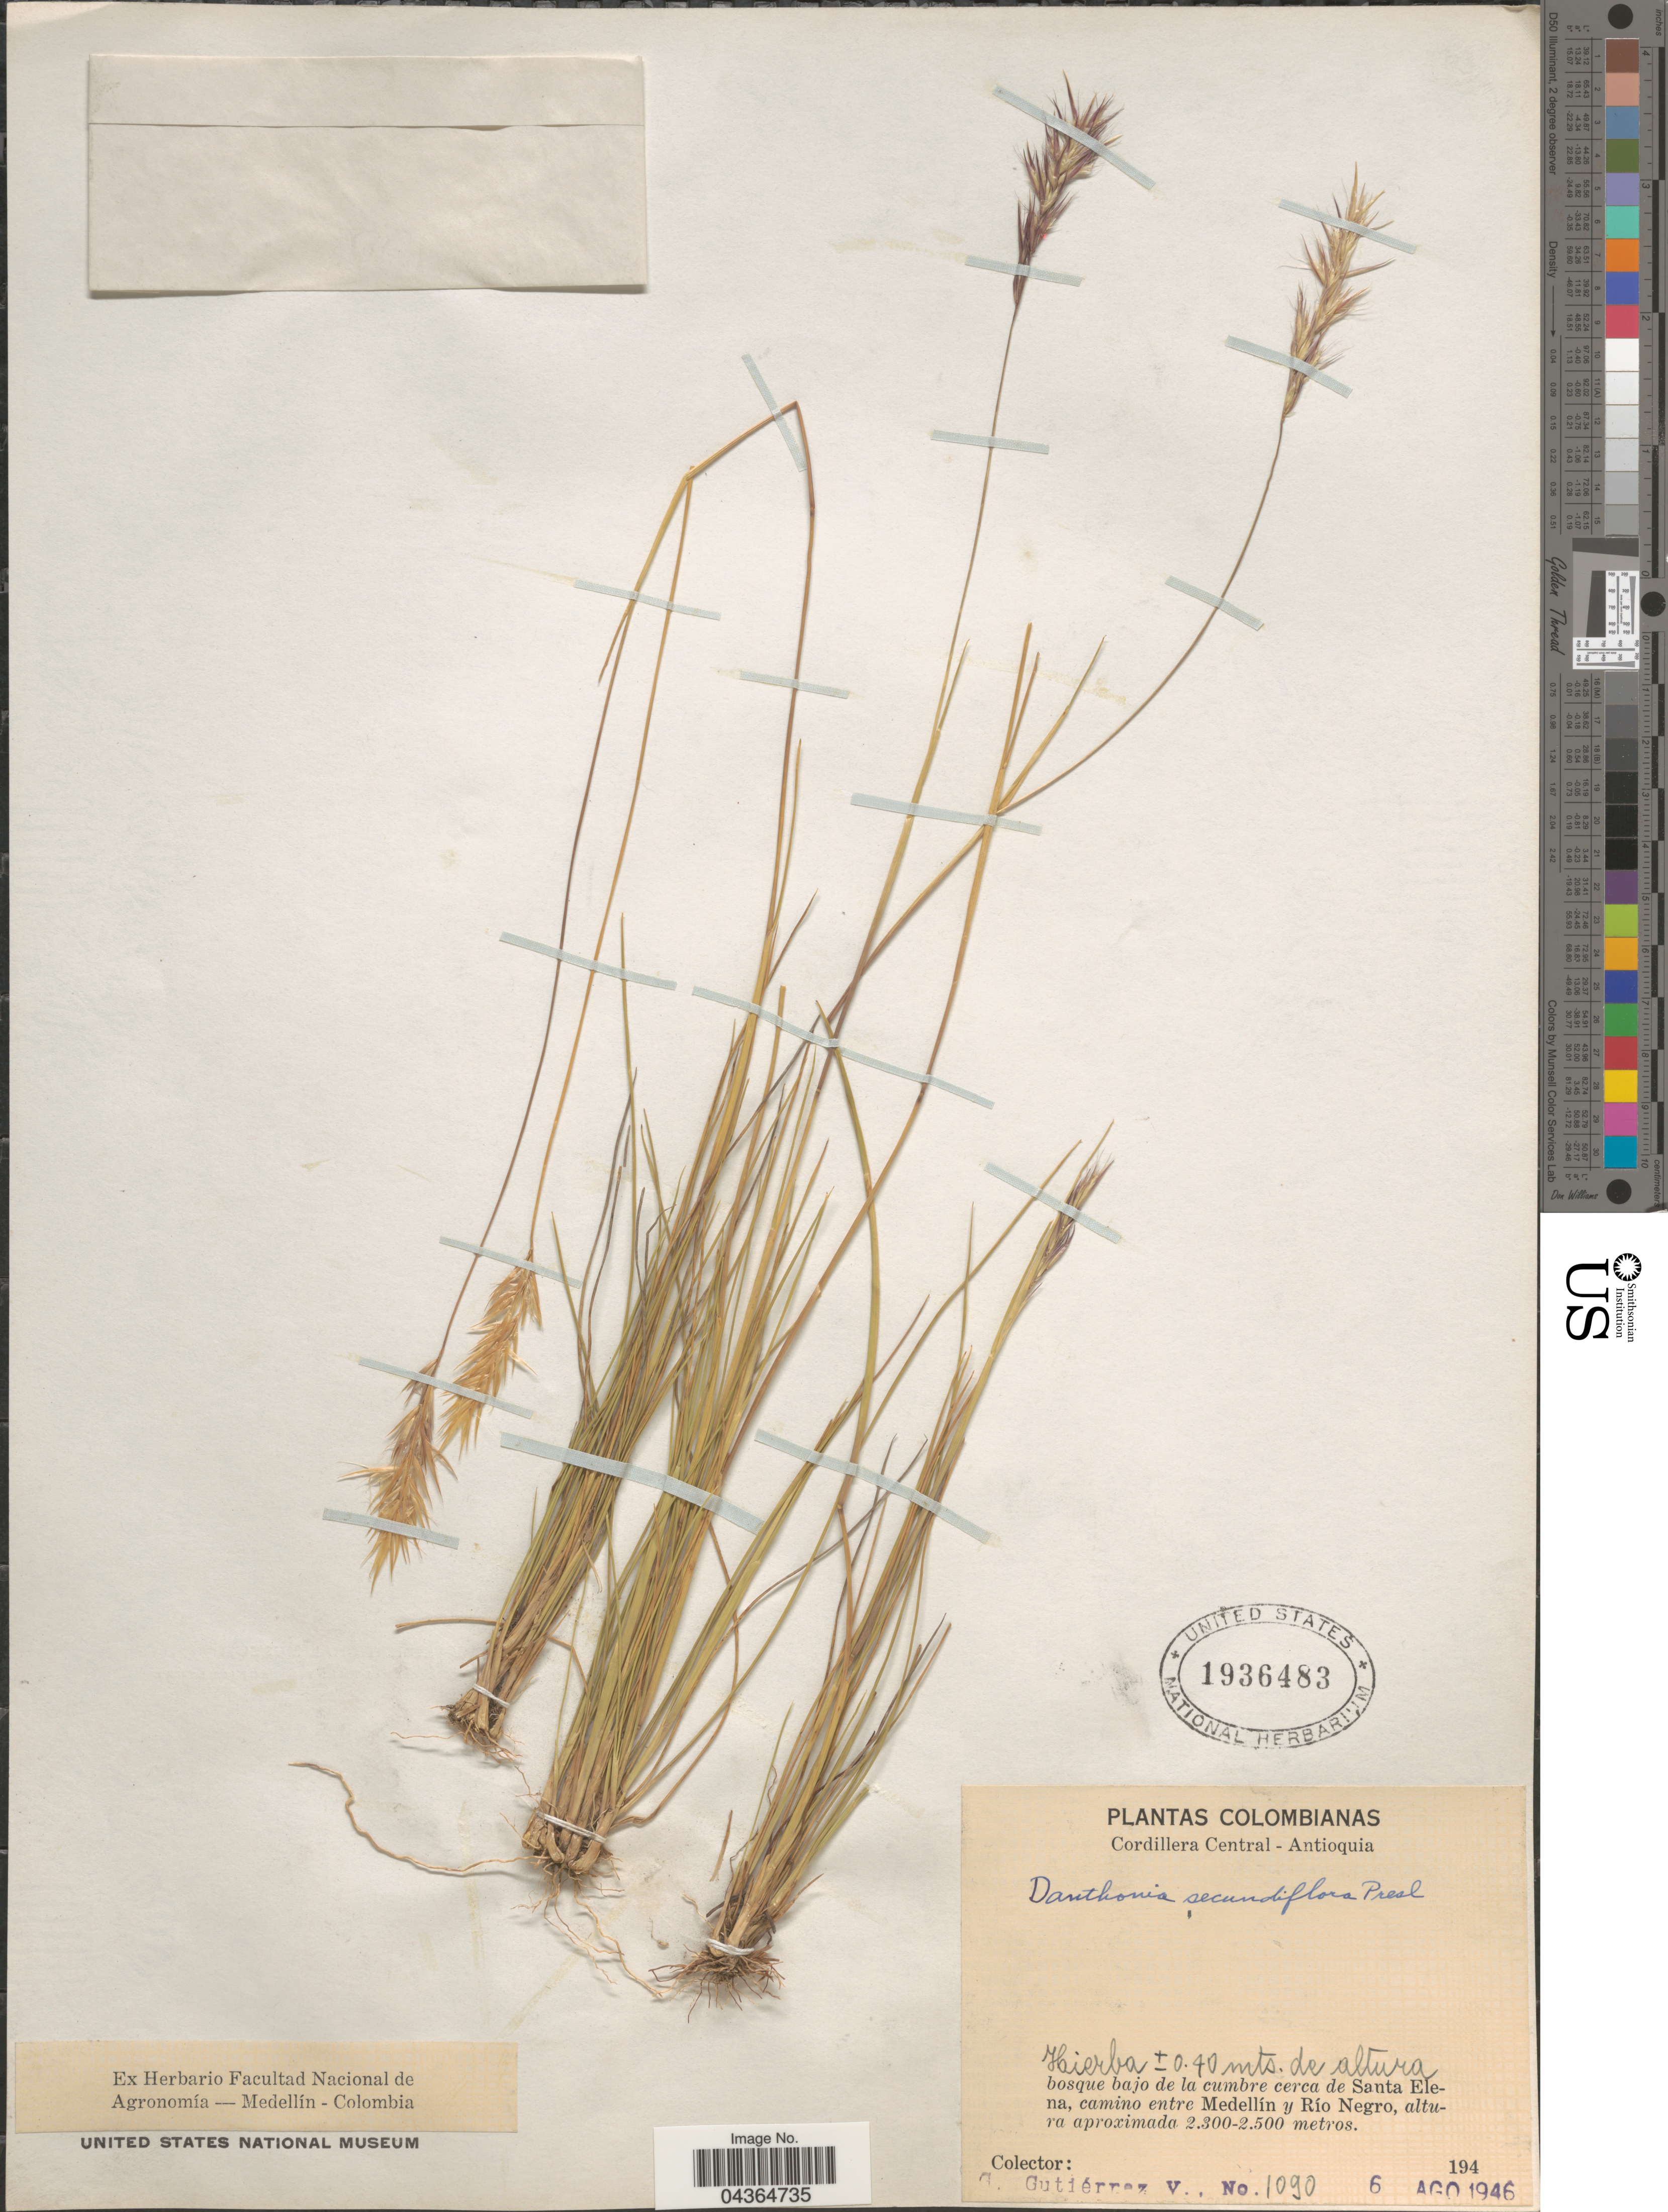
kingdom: Plantae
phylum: Tracheophyta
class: Liliopsida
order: Poales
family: Poaceae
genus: Danthonia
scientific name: Danthonia secundiflora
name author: J. Presl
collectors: G. Gutiérrez V.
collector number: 1090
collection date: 1946-08-06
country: Colombia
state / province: Antioquia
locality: Colombianas. Cordillera Central. Bosque bajo de la cumbre cerca de Santa Elena, camino entre Medellín y Río Negro.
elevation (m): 2300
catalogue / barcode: US 1936483